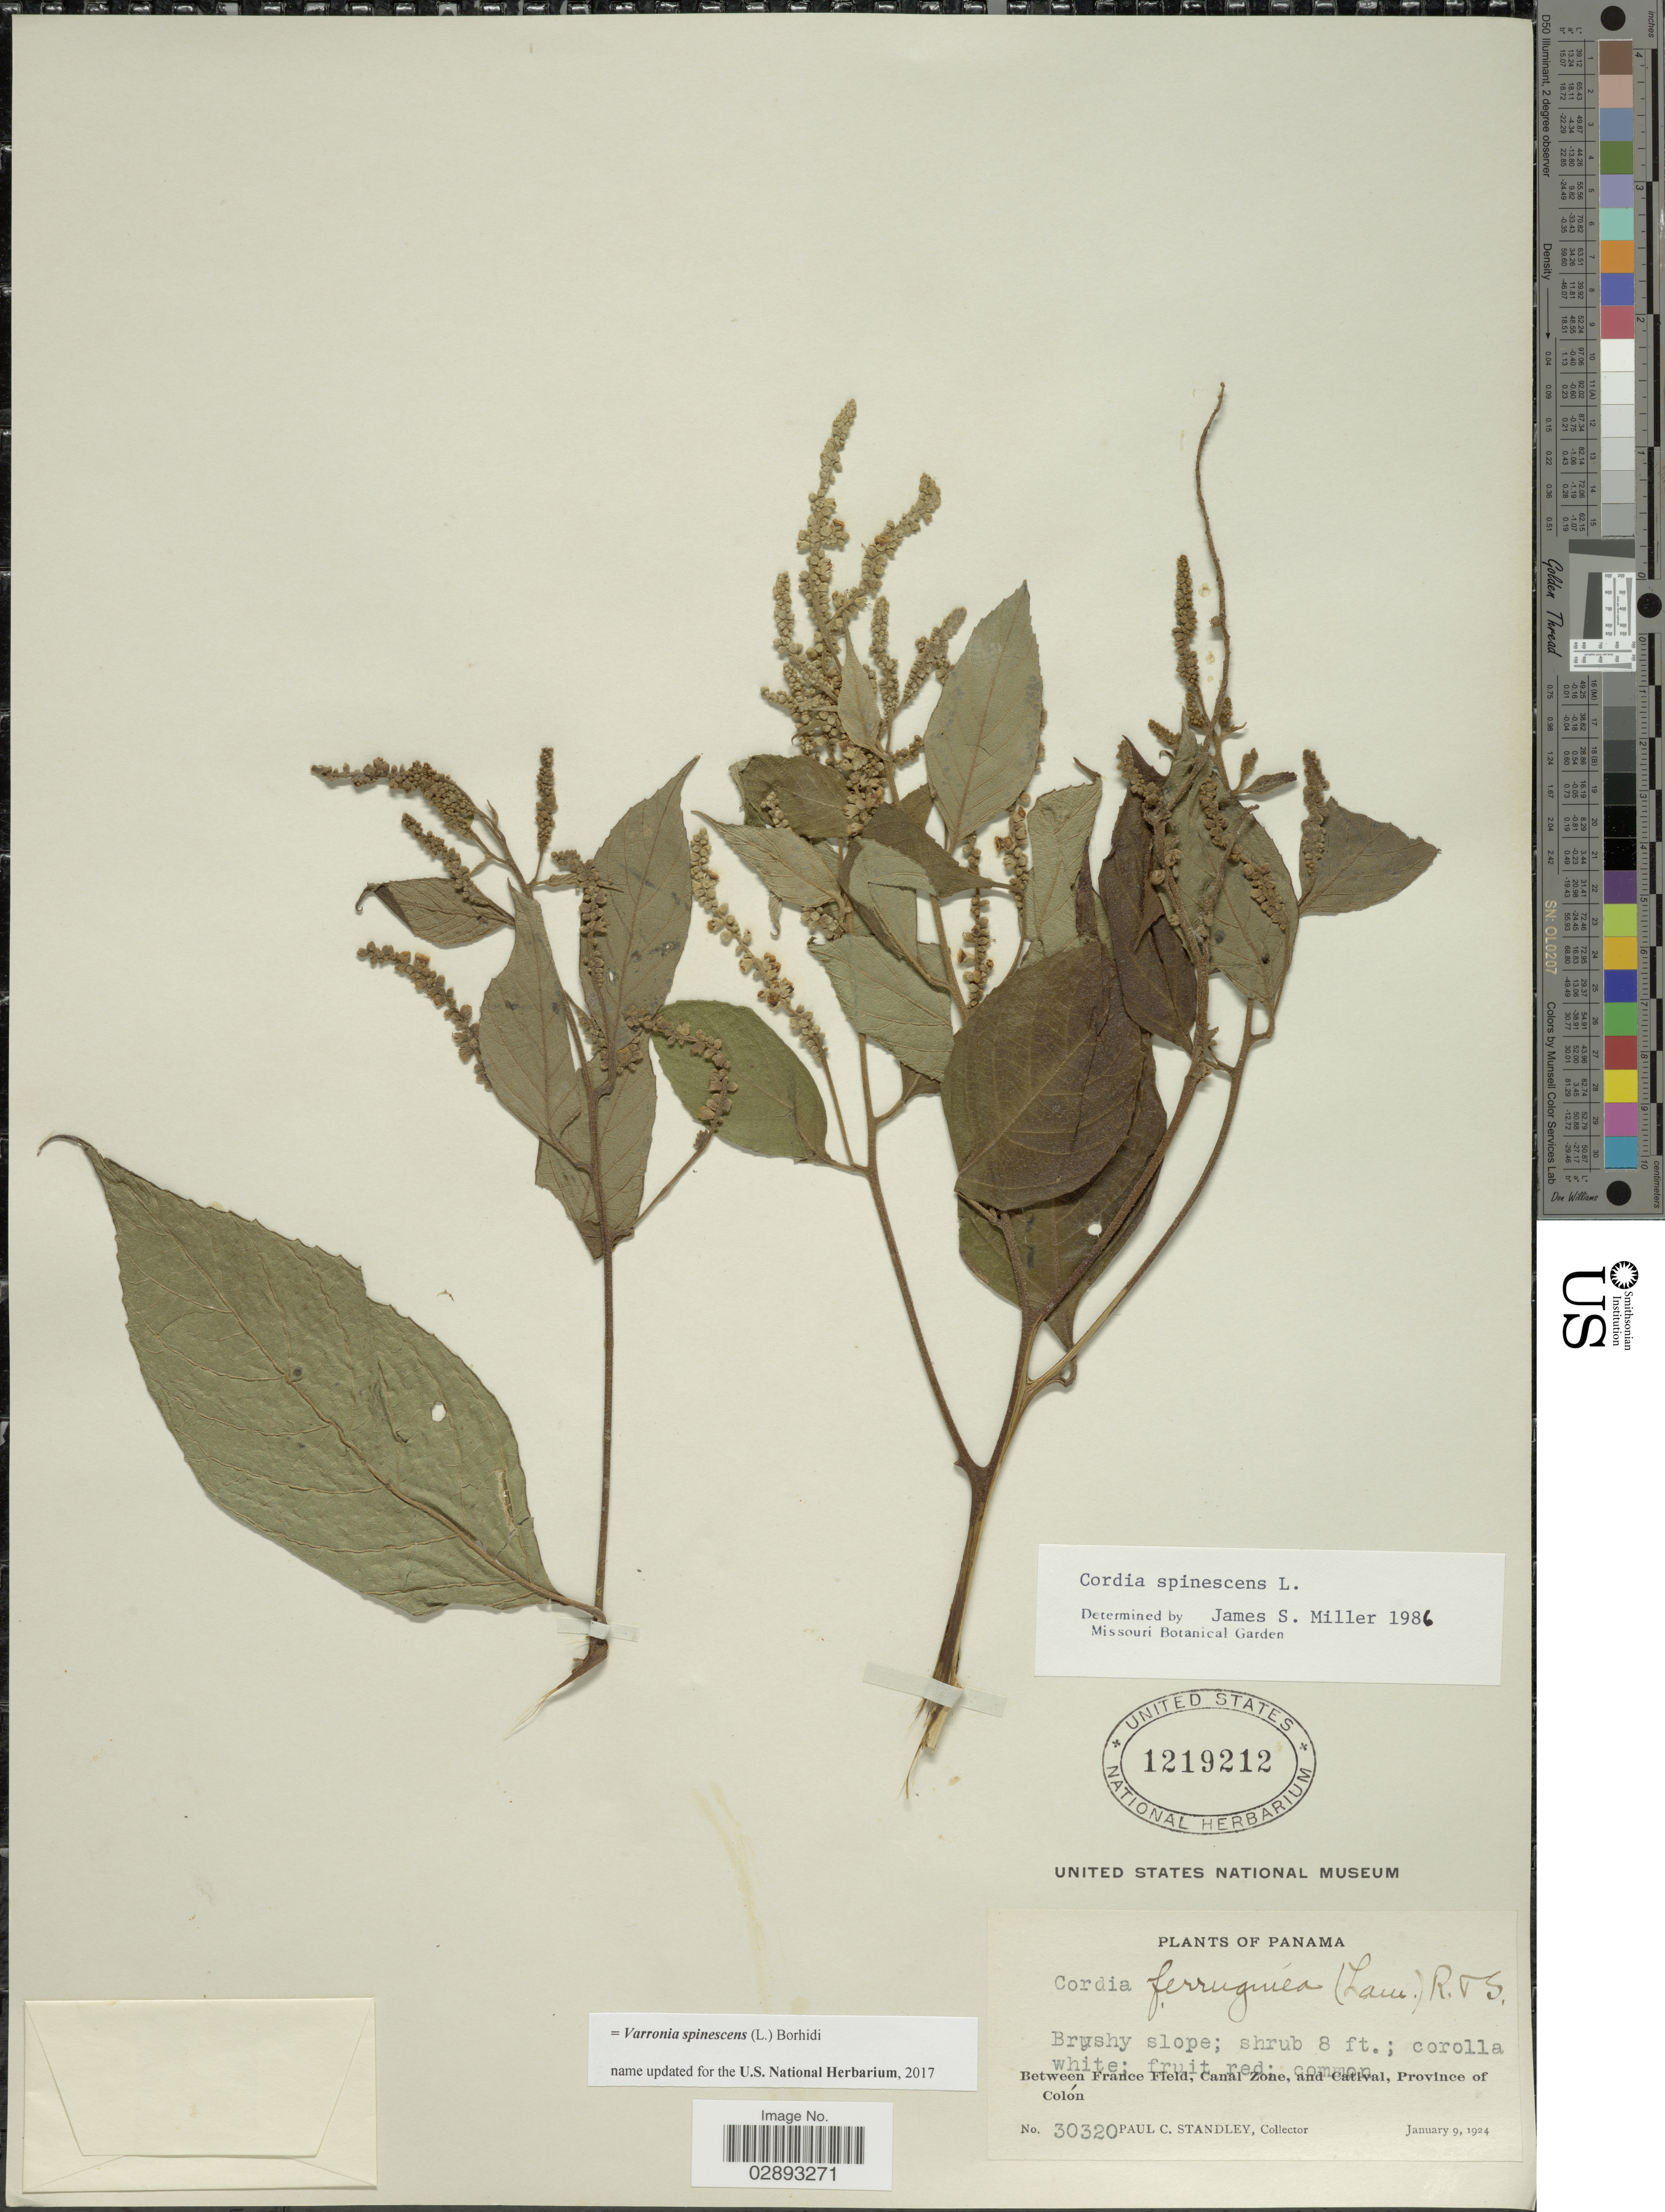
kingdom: Plantae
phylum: Tracheophyta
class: Magnoliopsida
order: Boraginales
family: Cordiaceae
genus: Varronia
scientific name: Varronia spinescens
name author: (L.) Borhidi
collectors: P. C. Standley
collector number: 30320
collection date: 1924-01-09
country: Panama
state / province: Colón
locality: Between France Field, Canal Zone, and Catival, Province of Colón.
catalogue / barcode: US 1219212